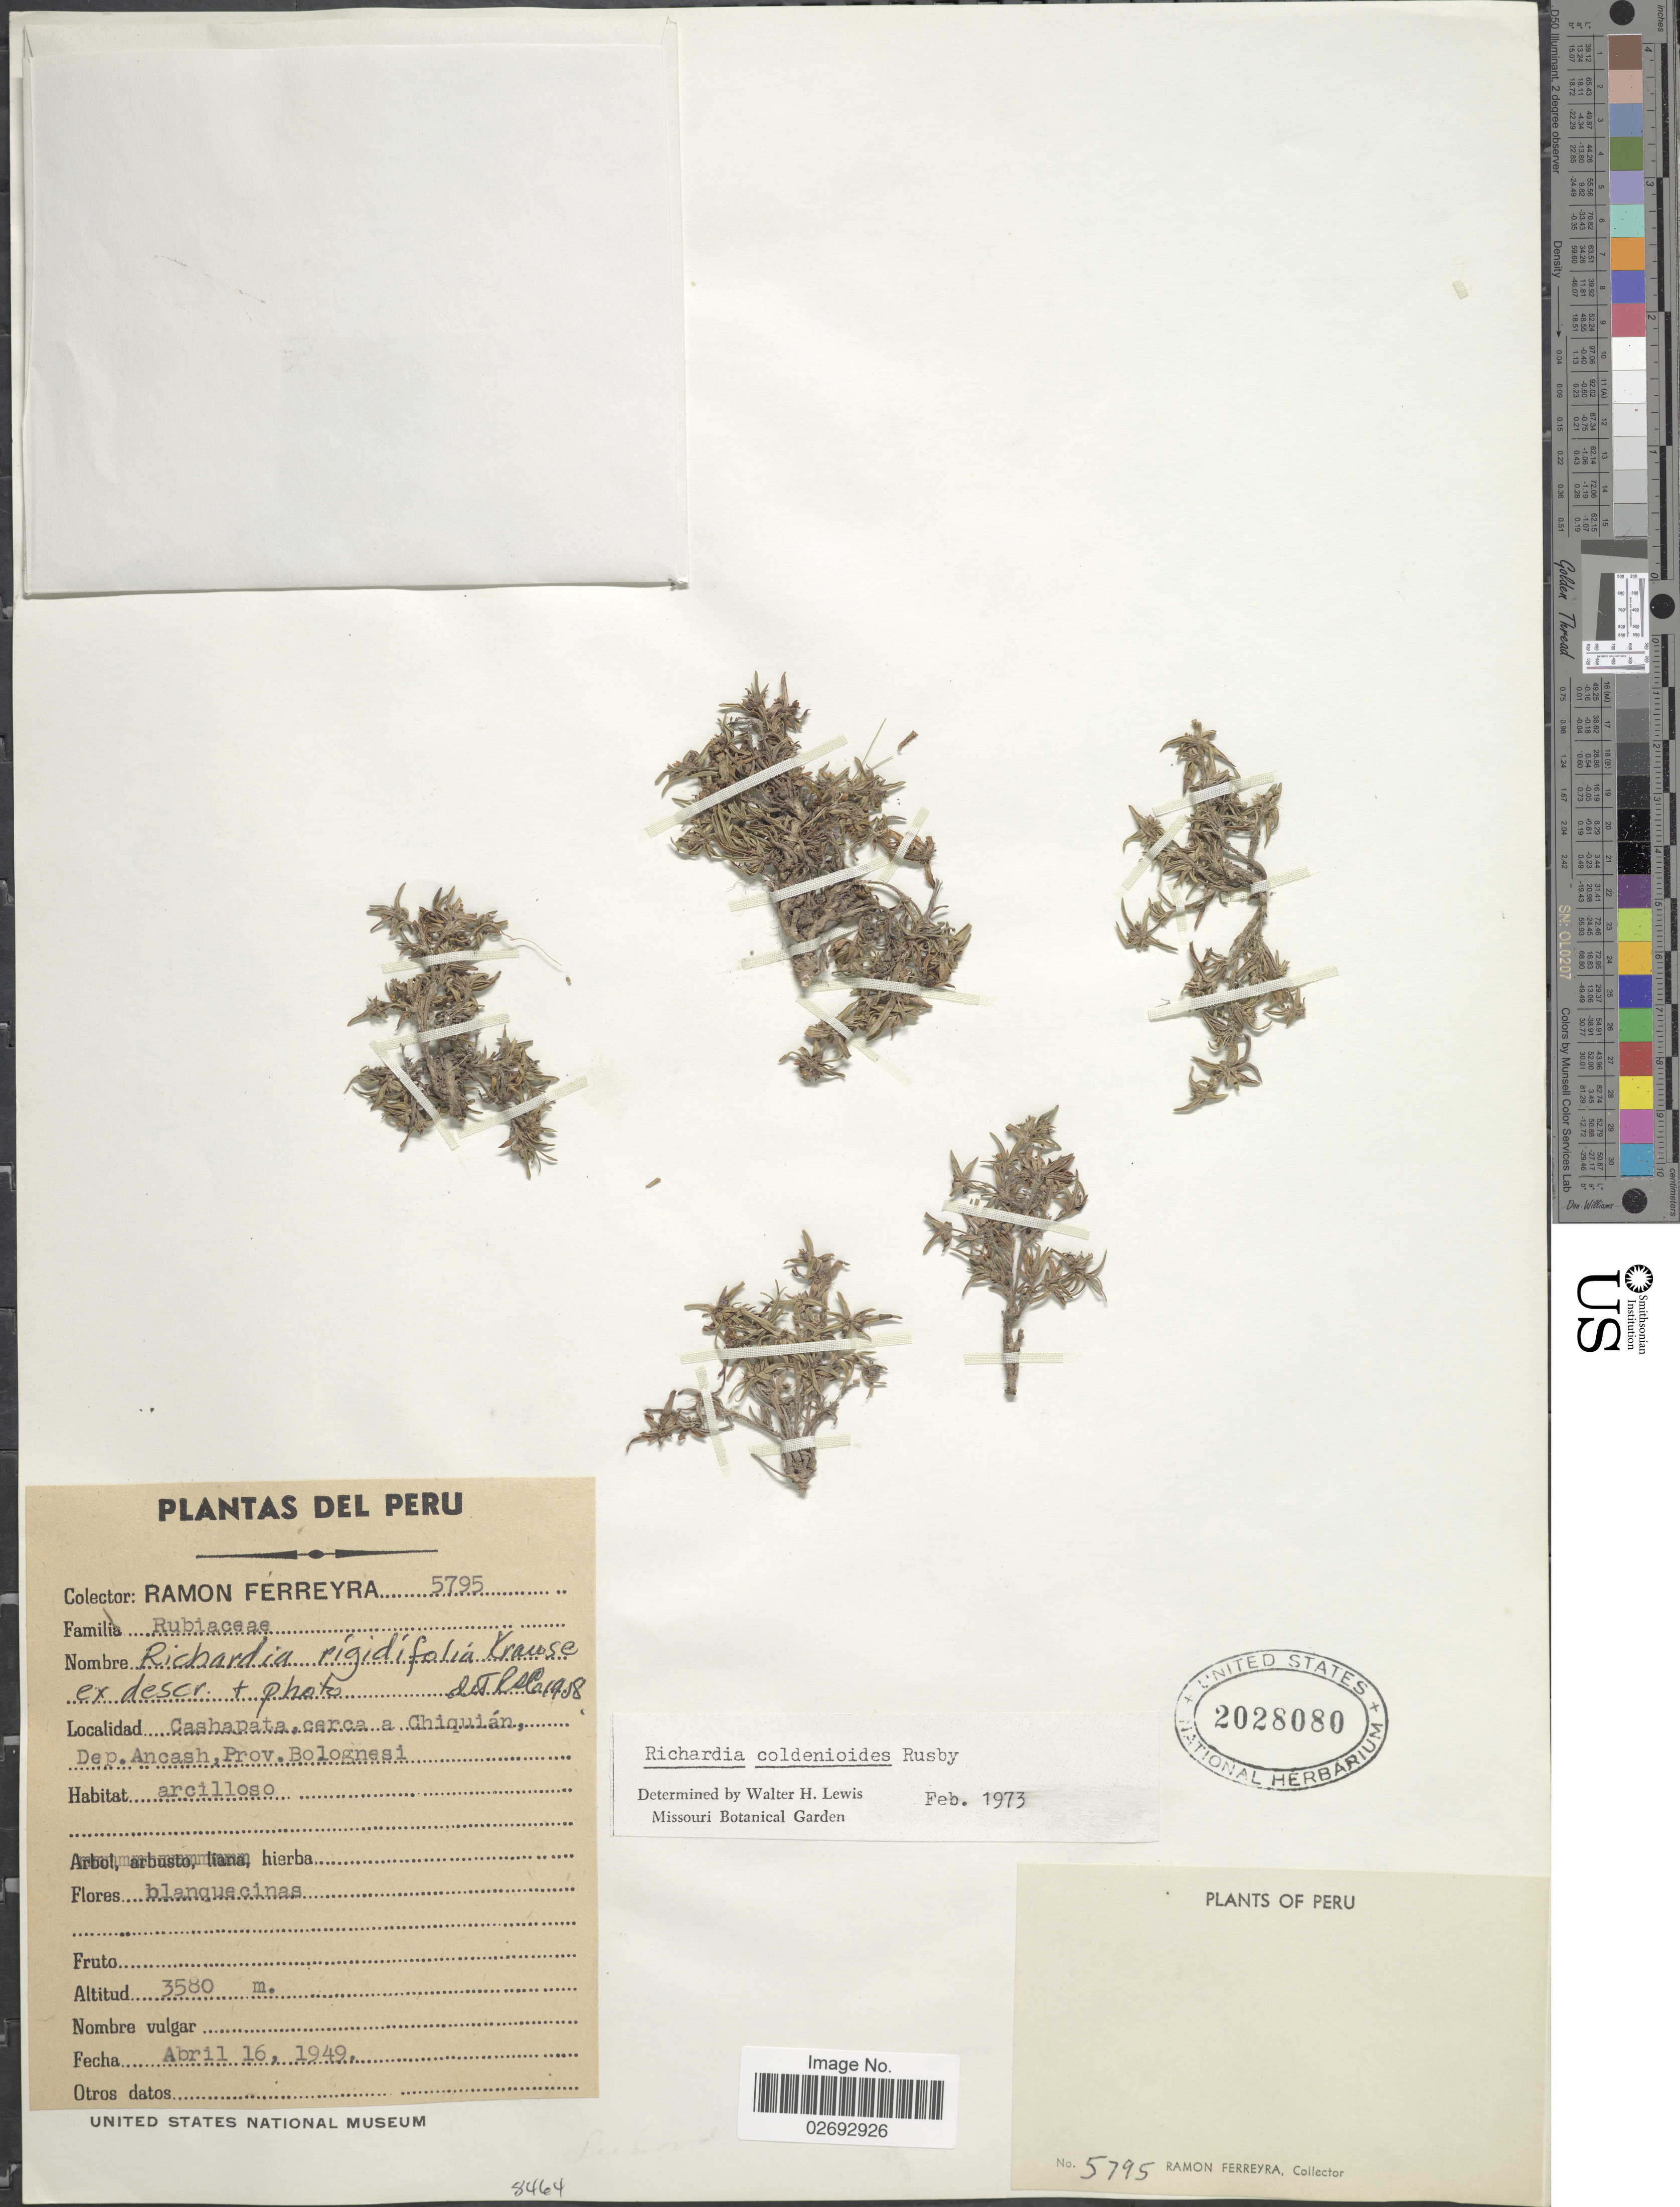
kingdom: Plantae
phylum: Tracheophyta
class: Magnoliopsida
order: Gentianales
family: Rubiaceae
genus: Richardia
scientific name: Richardia coldenioides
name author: Rusby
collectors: R. A. Ferreyra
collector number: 5795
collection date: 1949-04-16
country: Peru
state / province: Ancash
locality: Cashapata, cerca a Chiquián, Prov. Bolognesi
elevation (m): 3580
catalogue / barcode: US 2028080